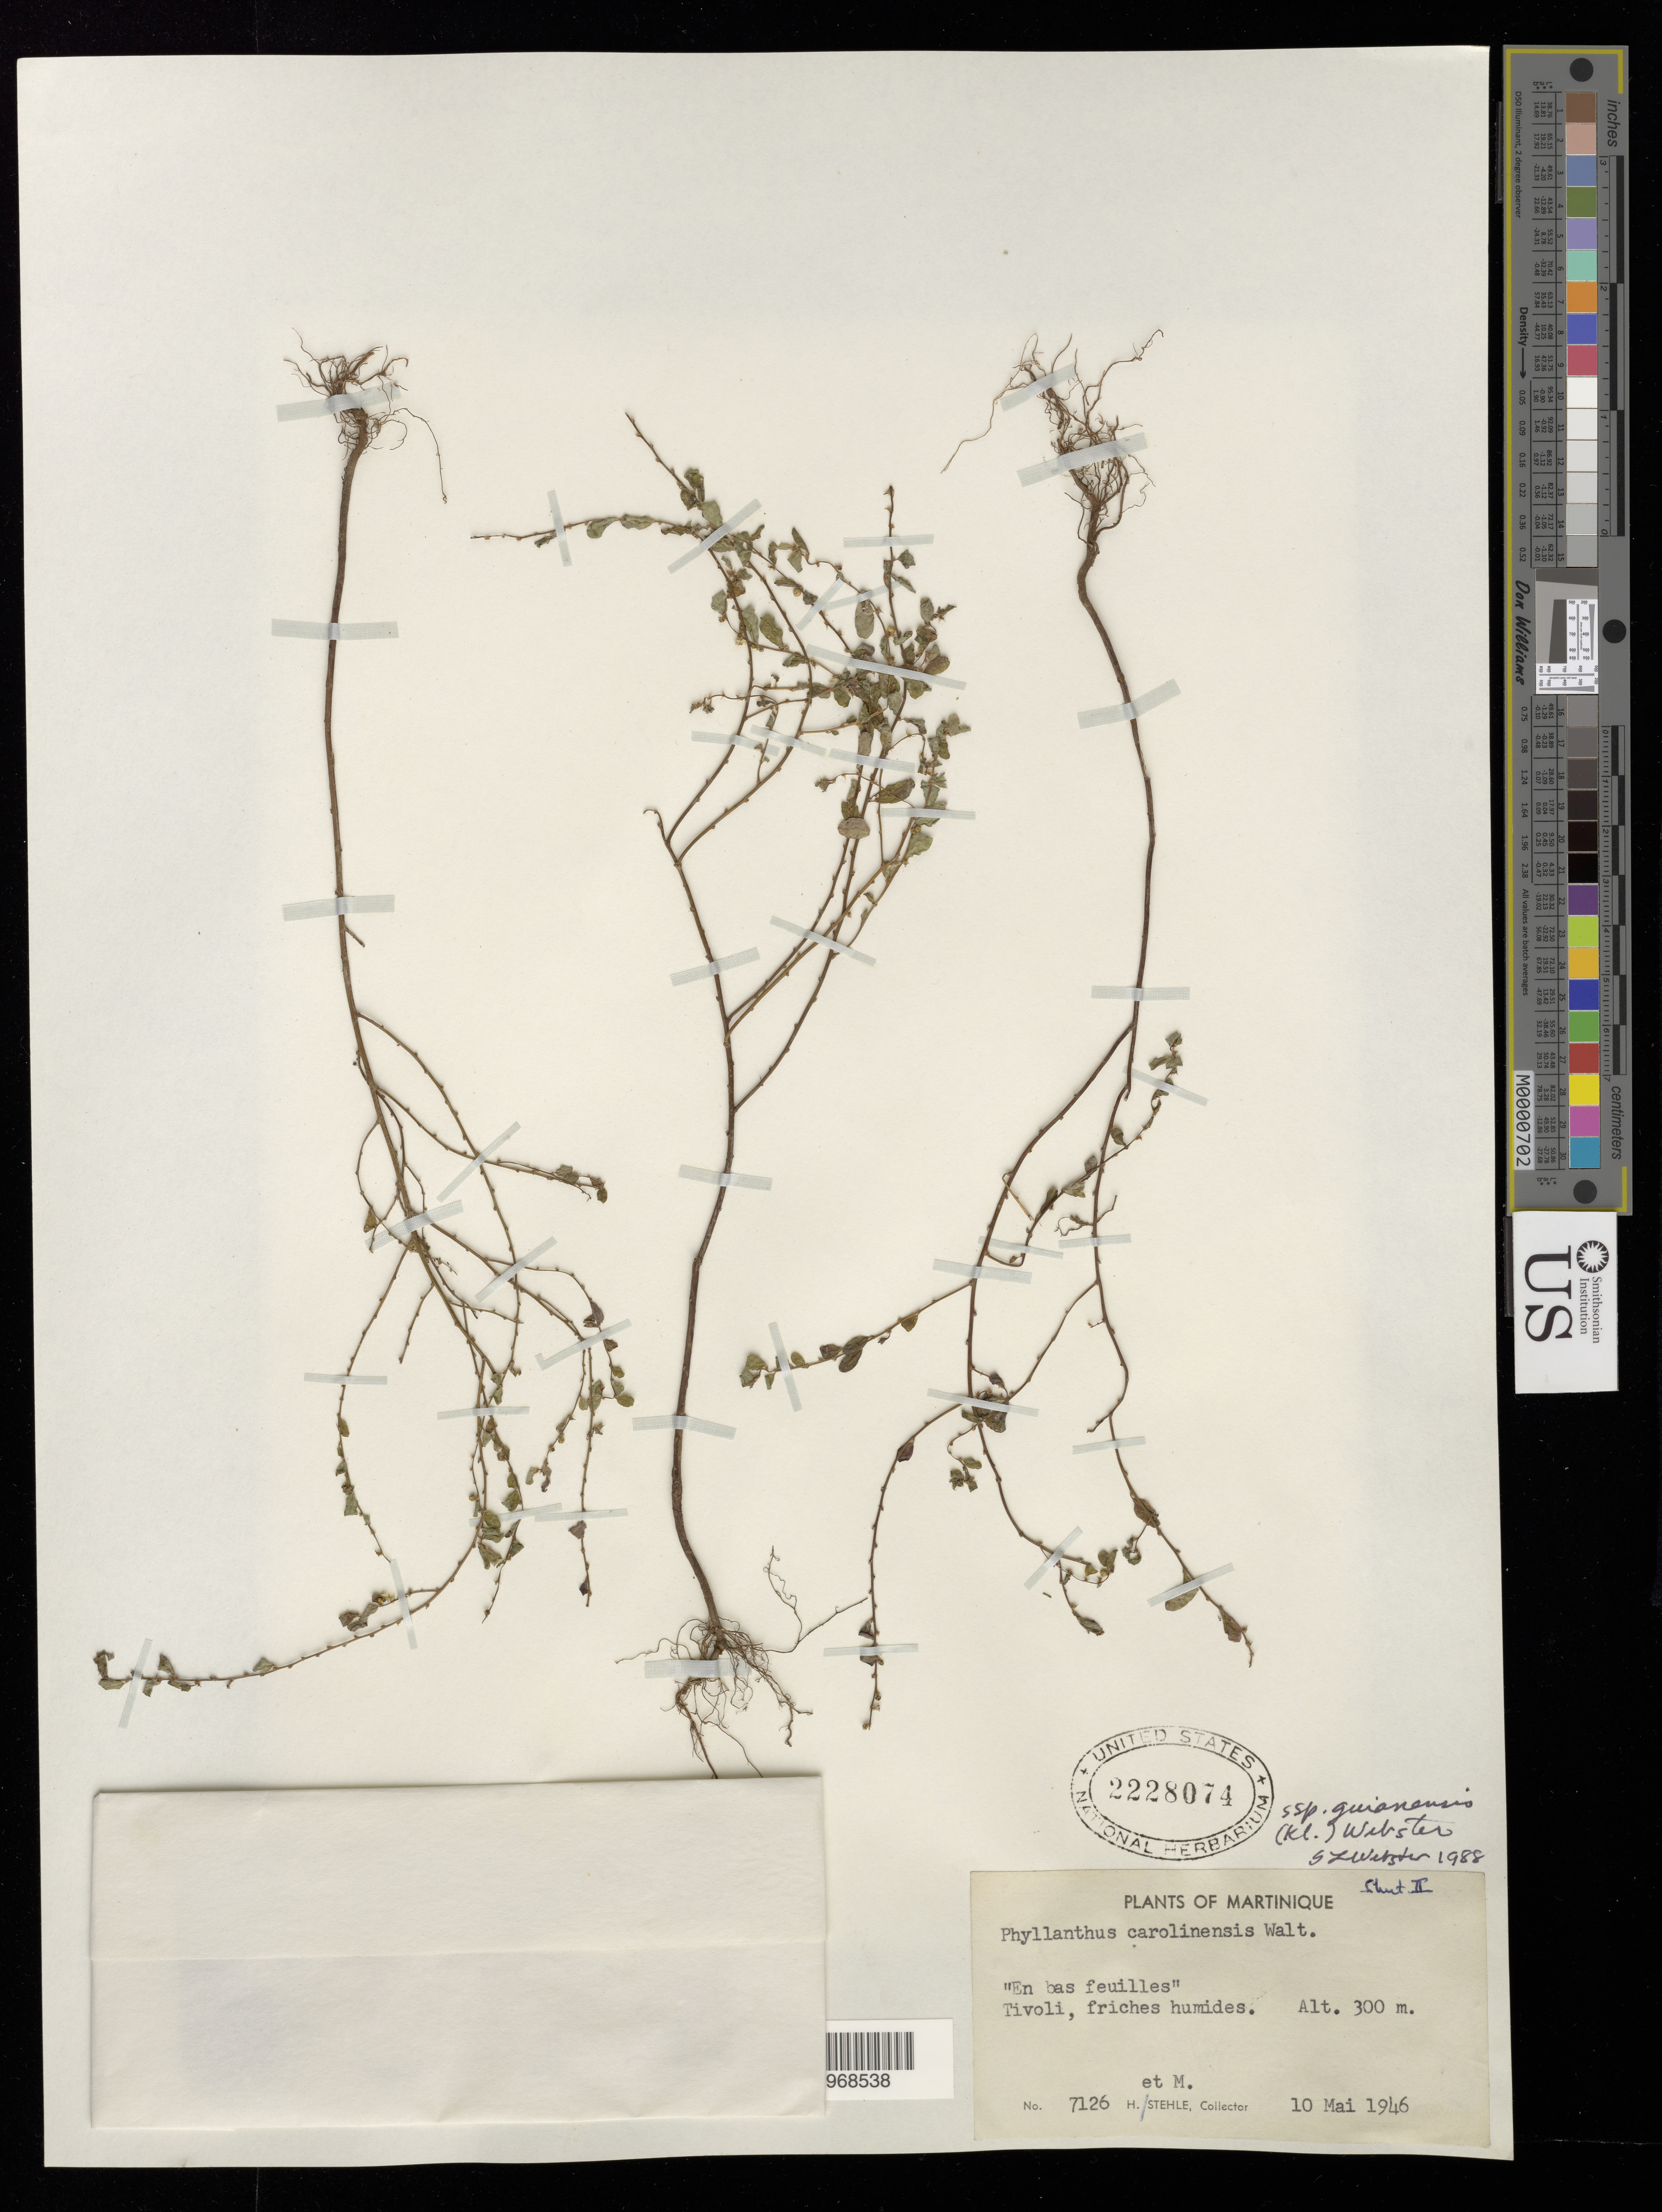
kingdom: Plantae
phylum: Tracheophyta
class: Magnoliopsida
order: Malpighiales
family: Phyllanthaceae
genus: Phyllanthus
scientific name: Phyllanthus caroliniensis subsp. guianensis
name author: (Klotzsch) G.L. Webster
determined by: Webster, Grady L.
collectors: H. Stehlé & M. Stehlé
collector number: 7126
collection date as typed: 10 May 1946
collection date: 1946-05-10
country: Martinique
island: Martinique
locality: Tivoli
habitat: En bas feuilles, friches humides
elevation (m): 300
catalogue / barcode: US 2228074